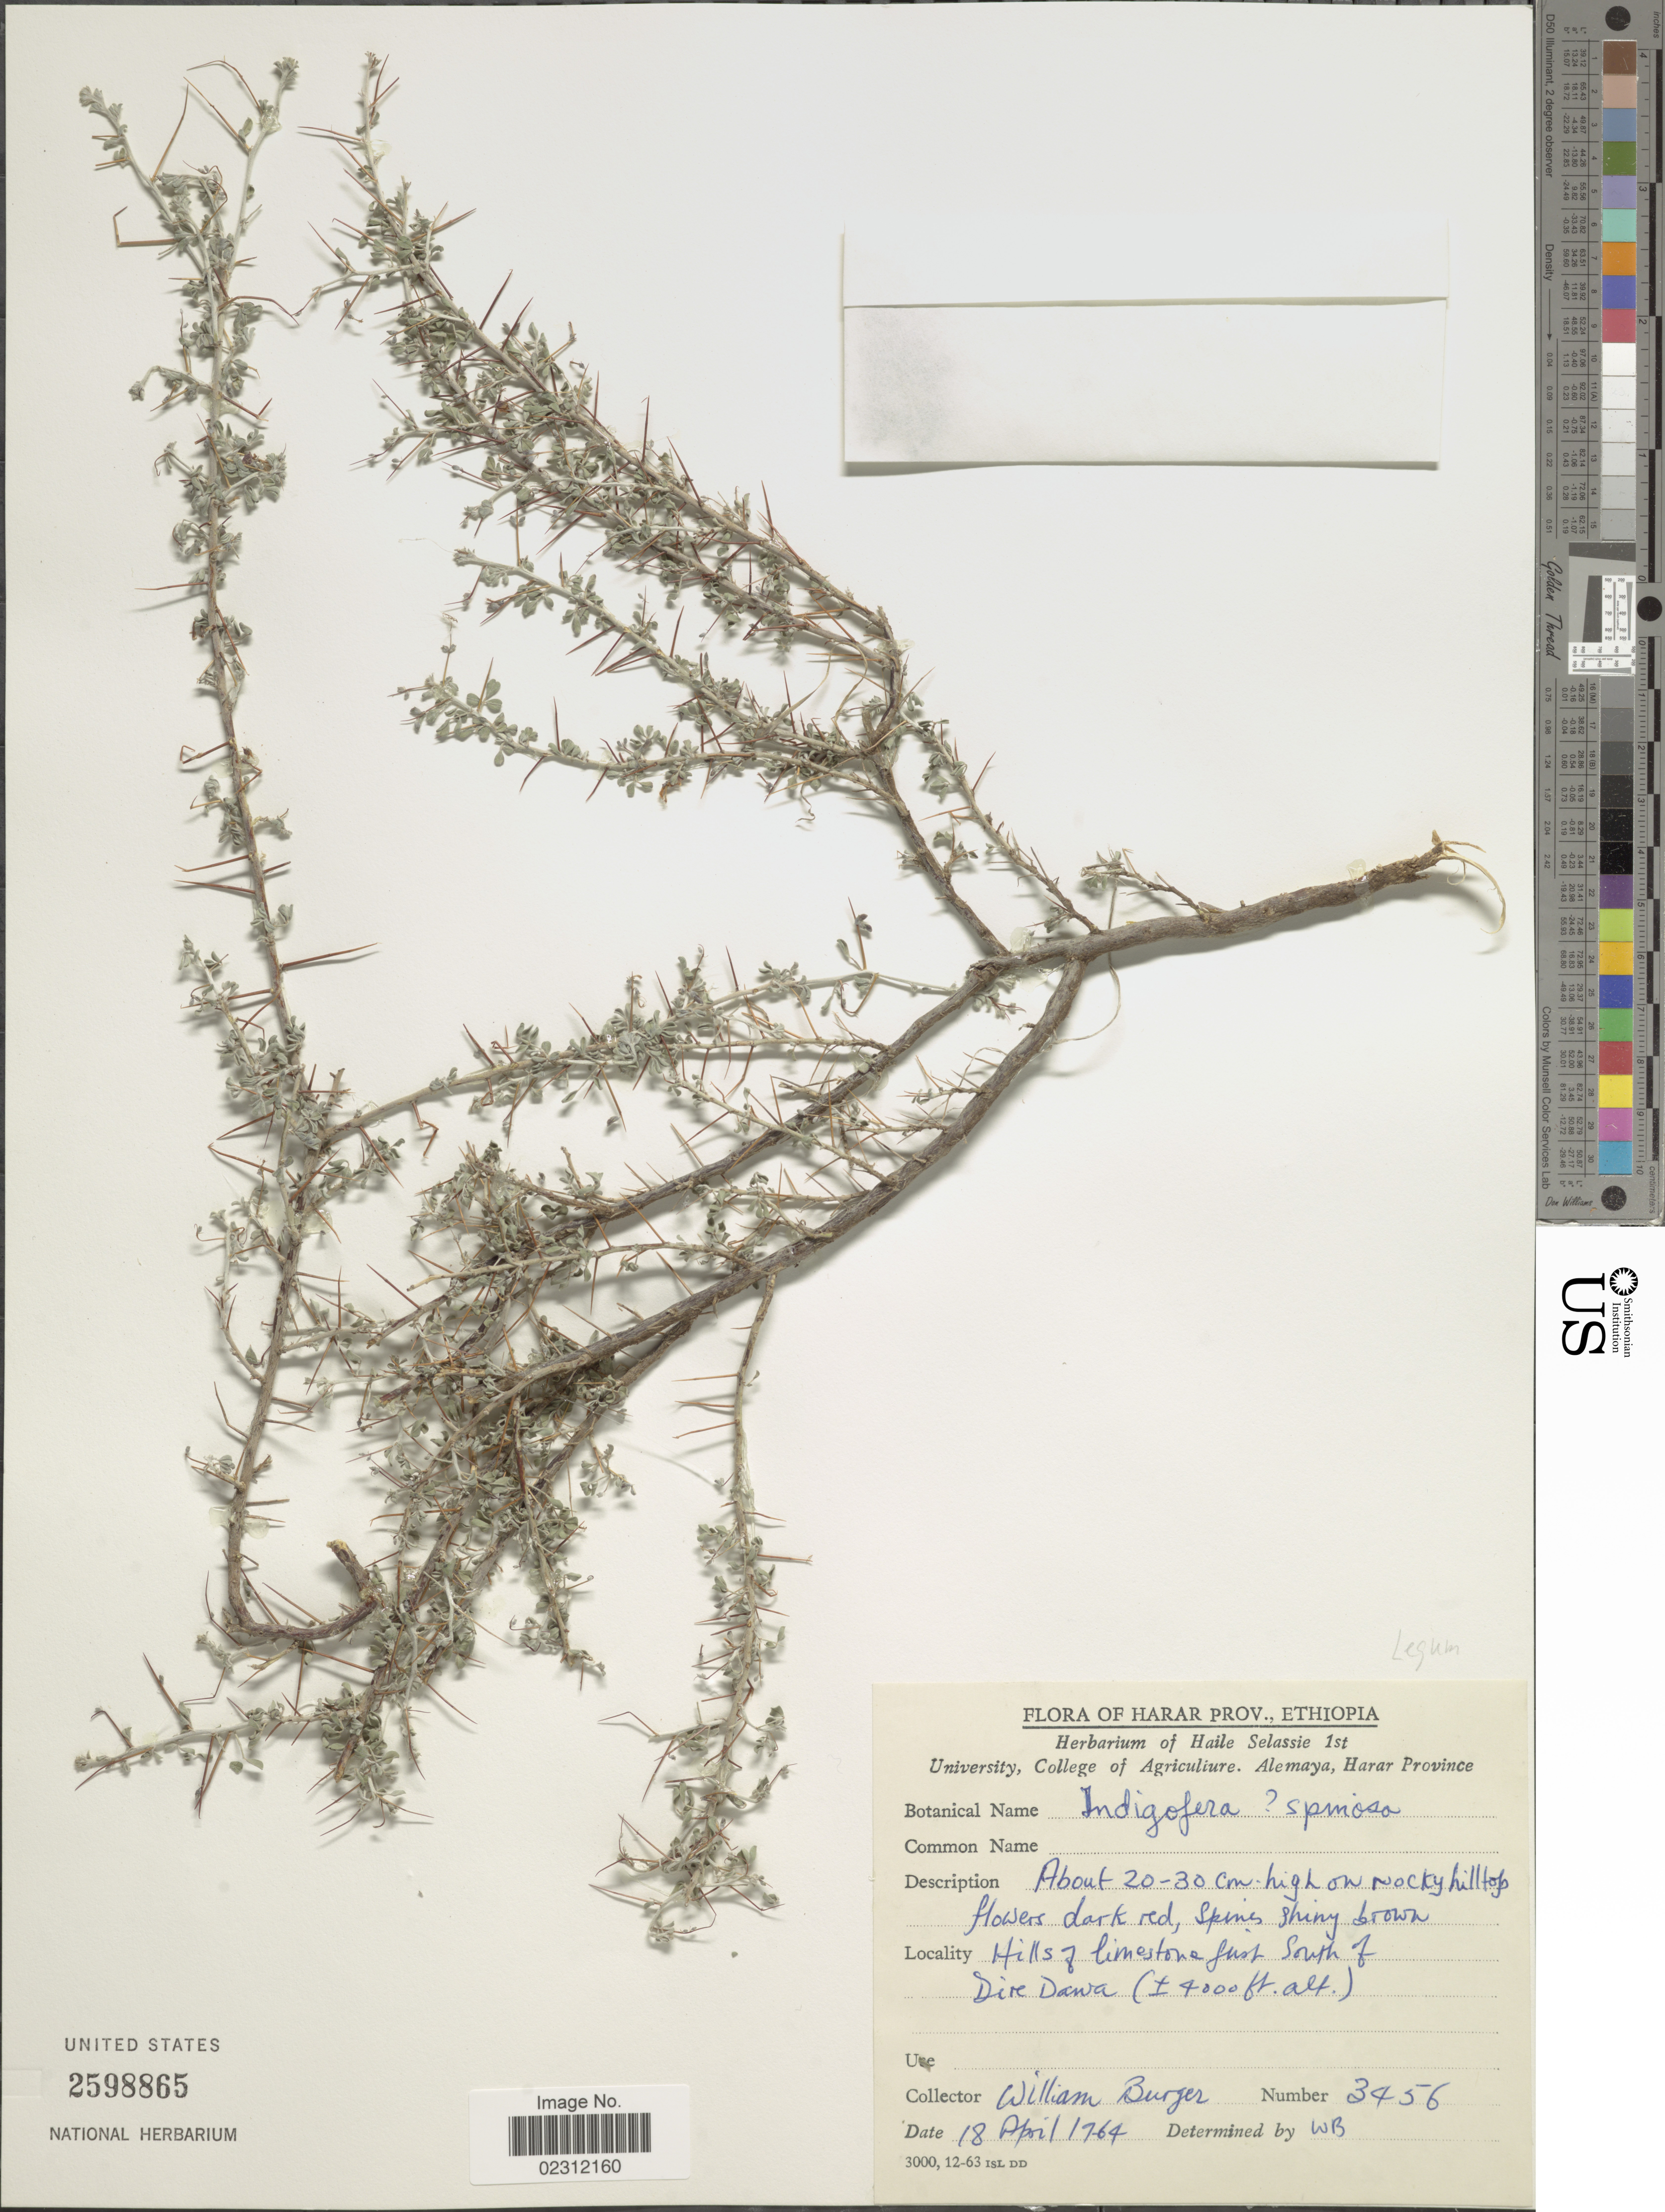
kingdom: Plantae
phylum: Tracheophyta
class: Magnoliopsida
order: Fabales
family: Fabaceae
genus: Indigofera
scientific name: Indigofera spinosa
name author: Forssk.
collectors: W. Burger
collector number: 3456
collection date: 1964-04-18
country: Ethiopia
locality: Harar Prov., Hills of limestone just South of Dire Dawa.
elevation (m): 1219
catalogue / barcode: US 2598865